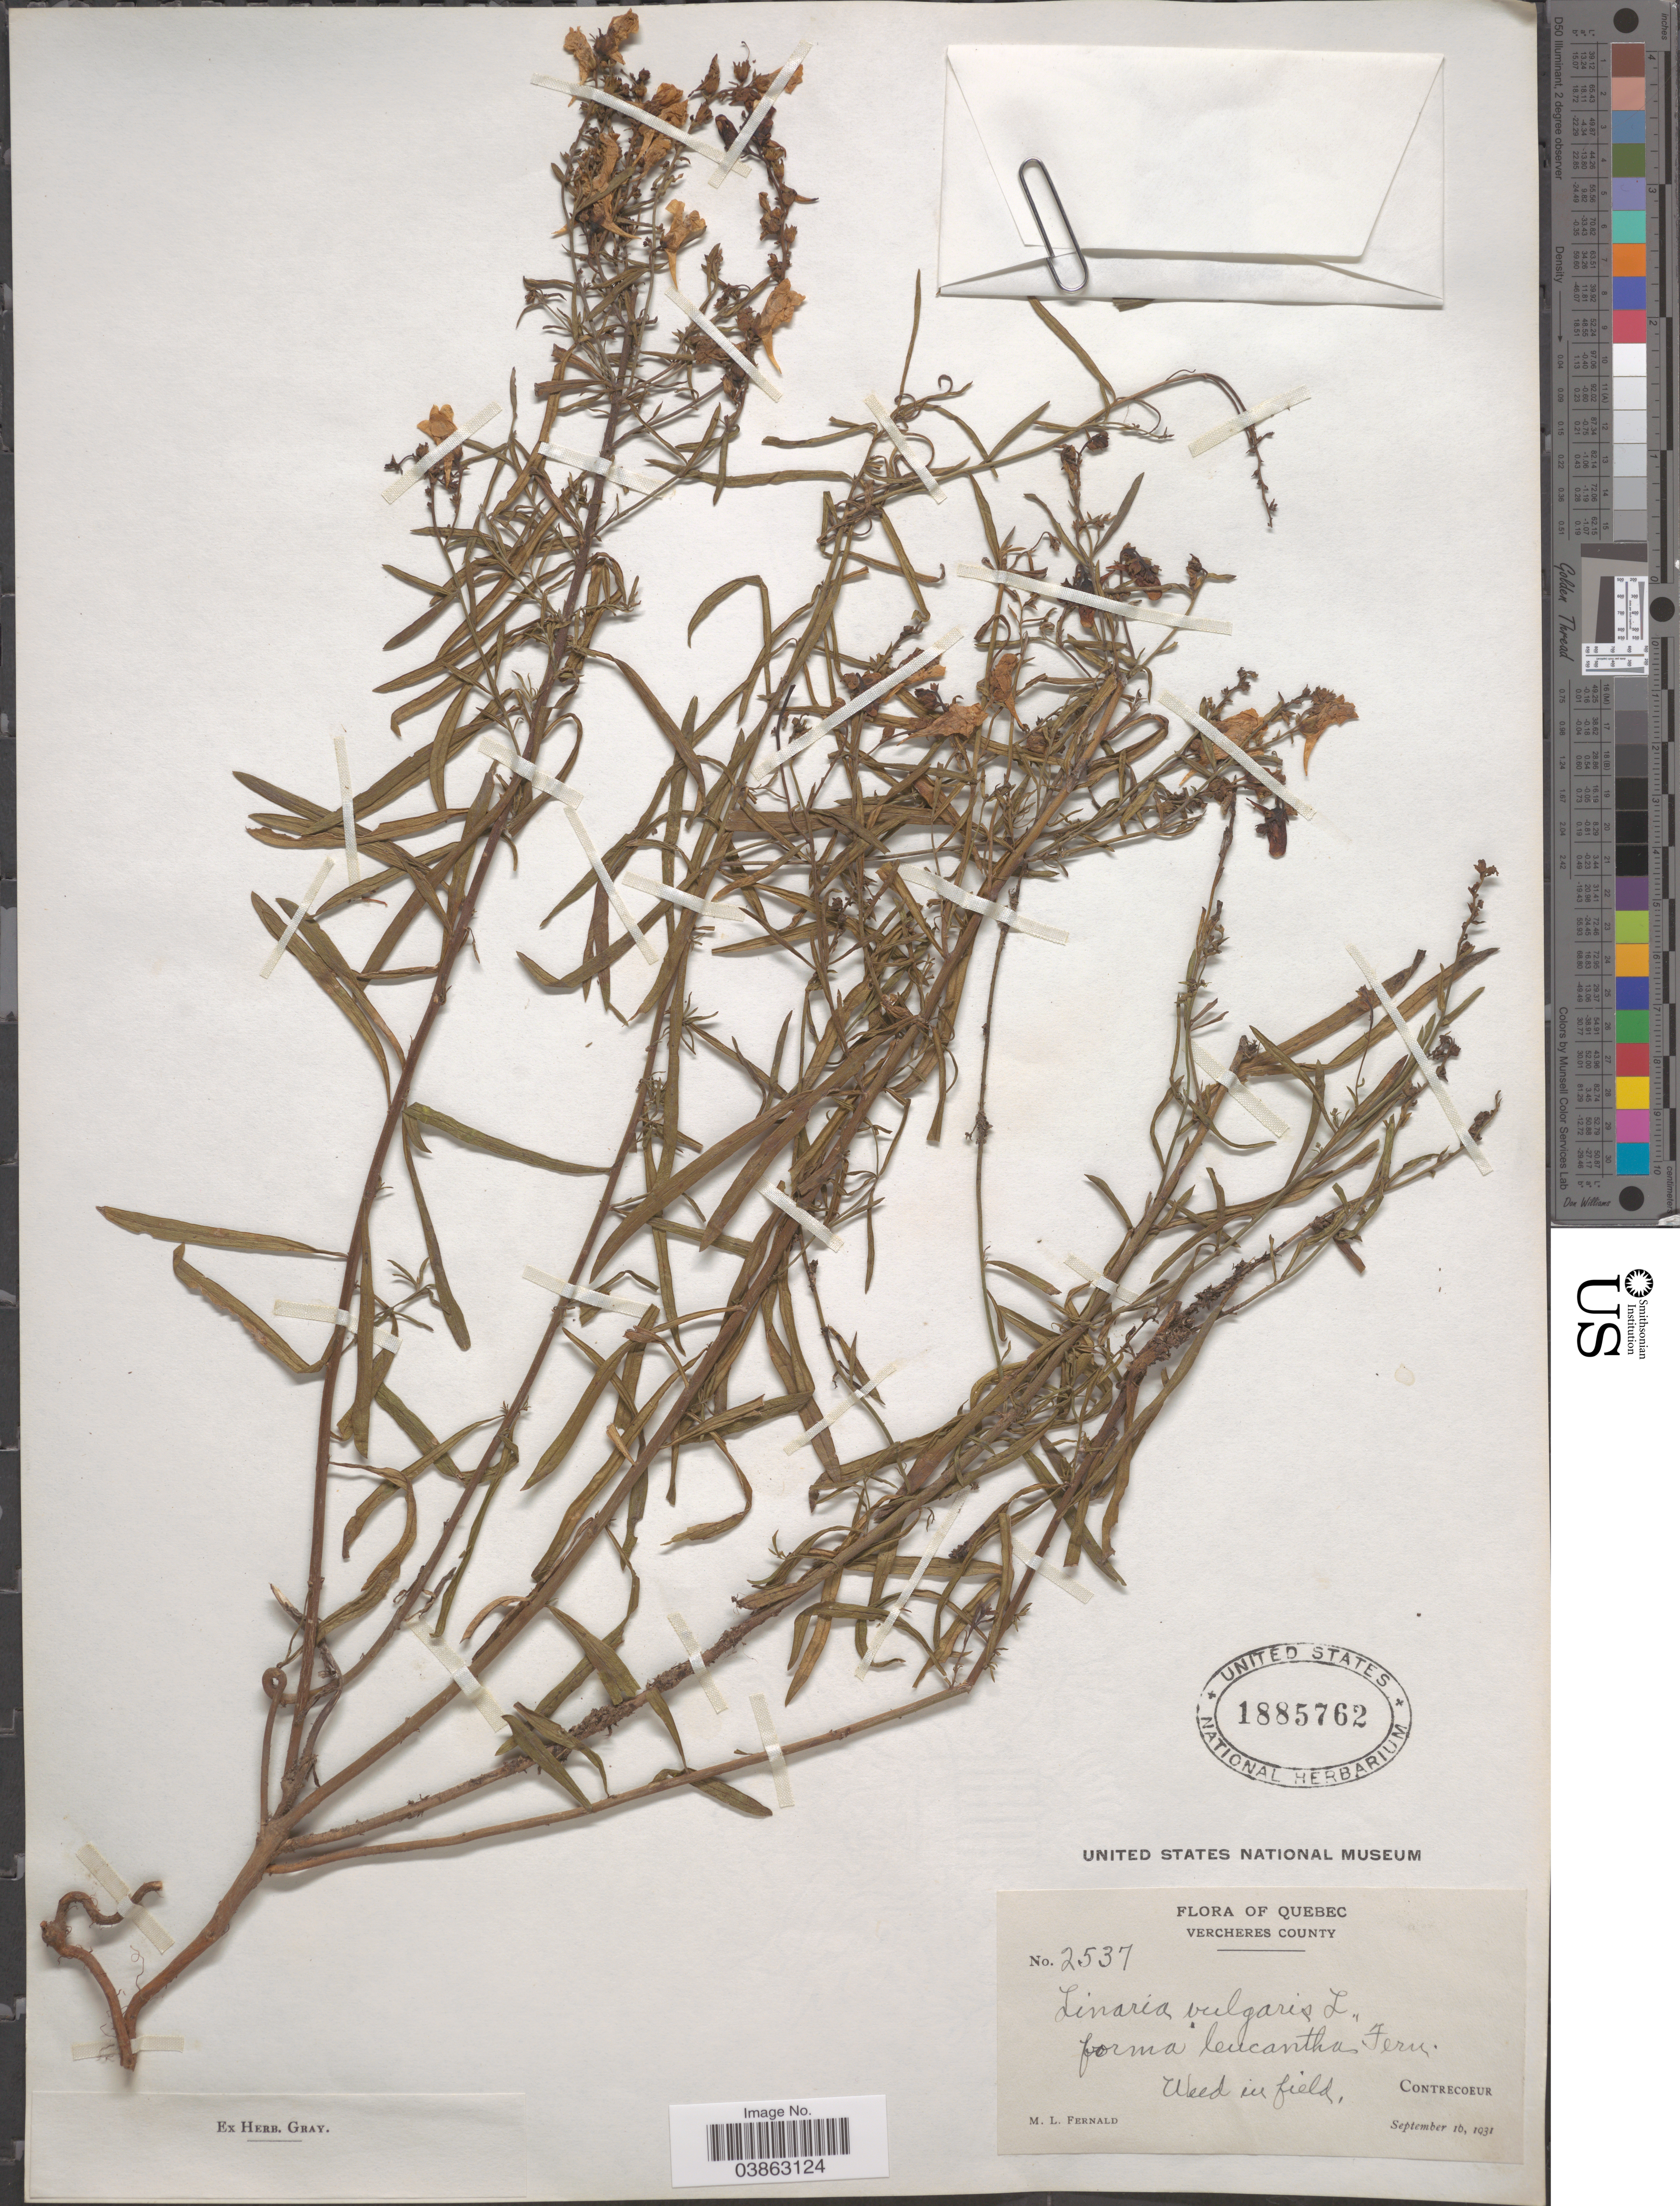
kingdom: Plantae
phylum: Tracheophyta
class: Magnoliopsida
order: Lamiales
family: Plantaginaceae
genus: Linaria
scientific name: Linaria vulgaris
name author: Mill.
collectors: M. L. Fernald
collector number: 2537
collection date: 1931-09-16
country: Canada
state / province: Quebec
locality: Vercheres County. Contrecoeur.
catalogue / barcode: US 1885762